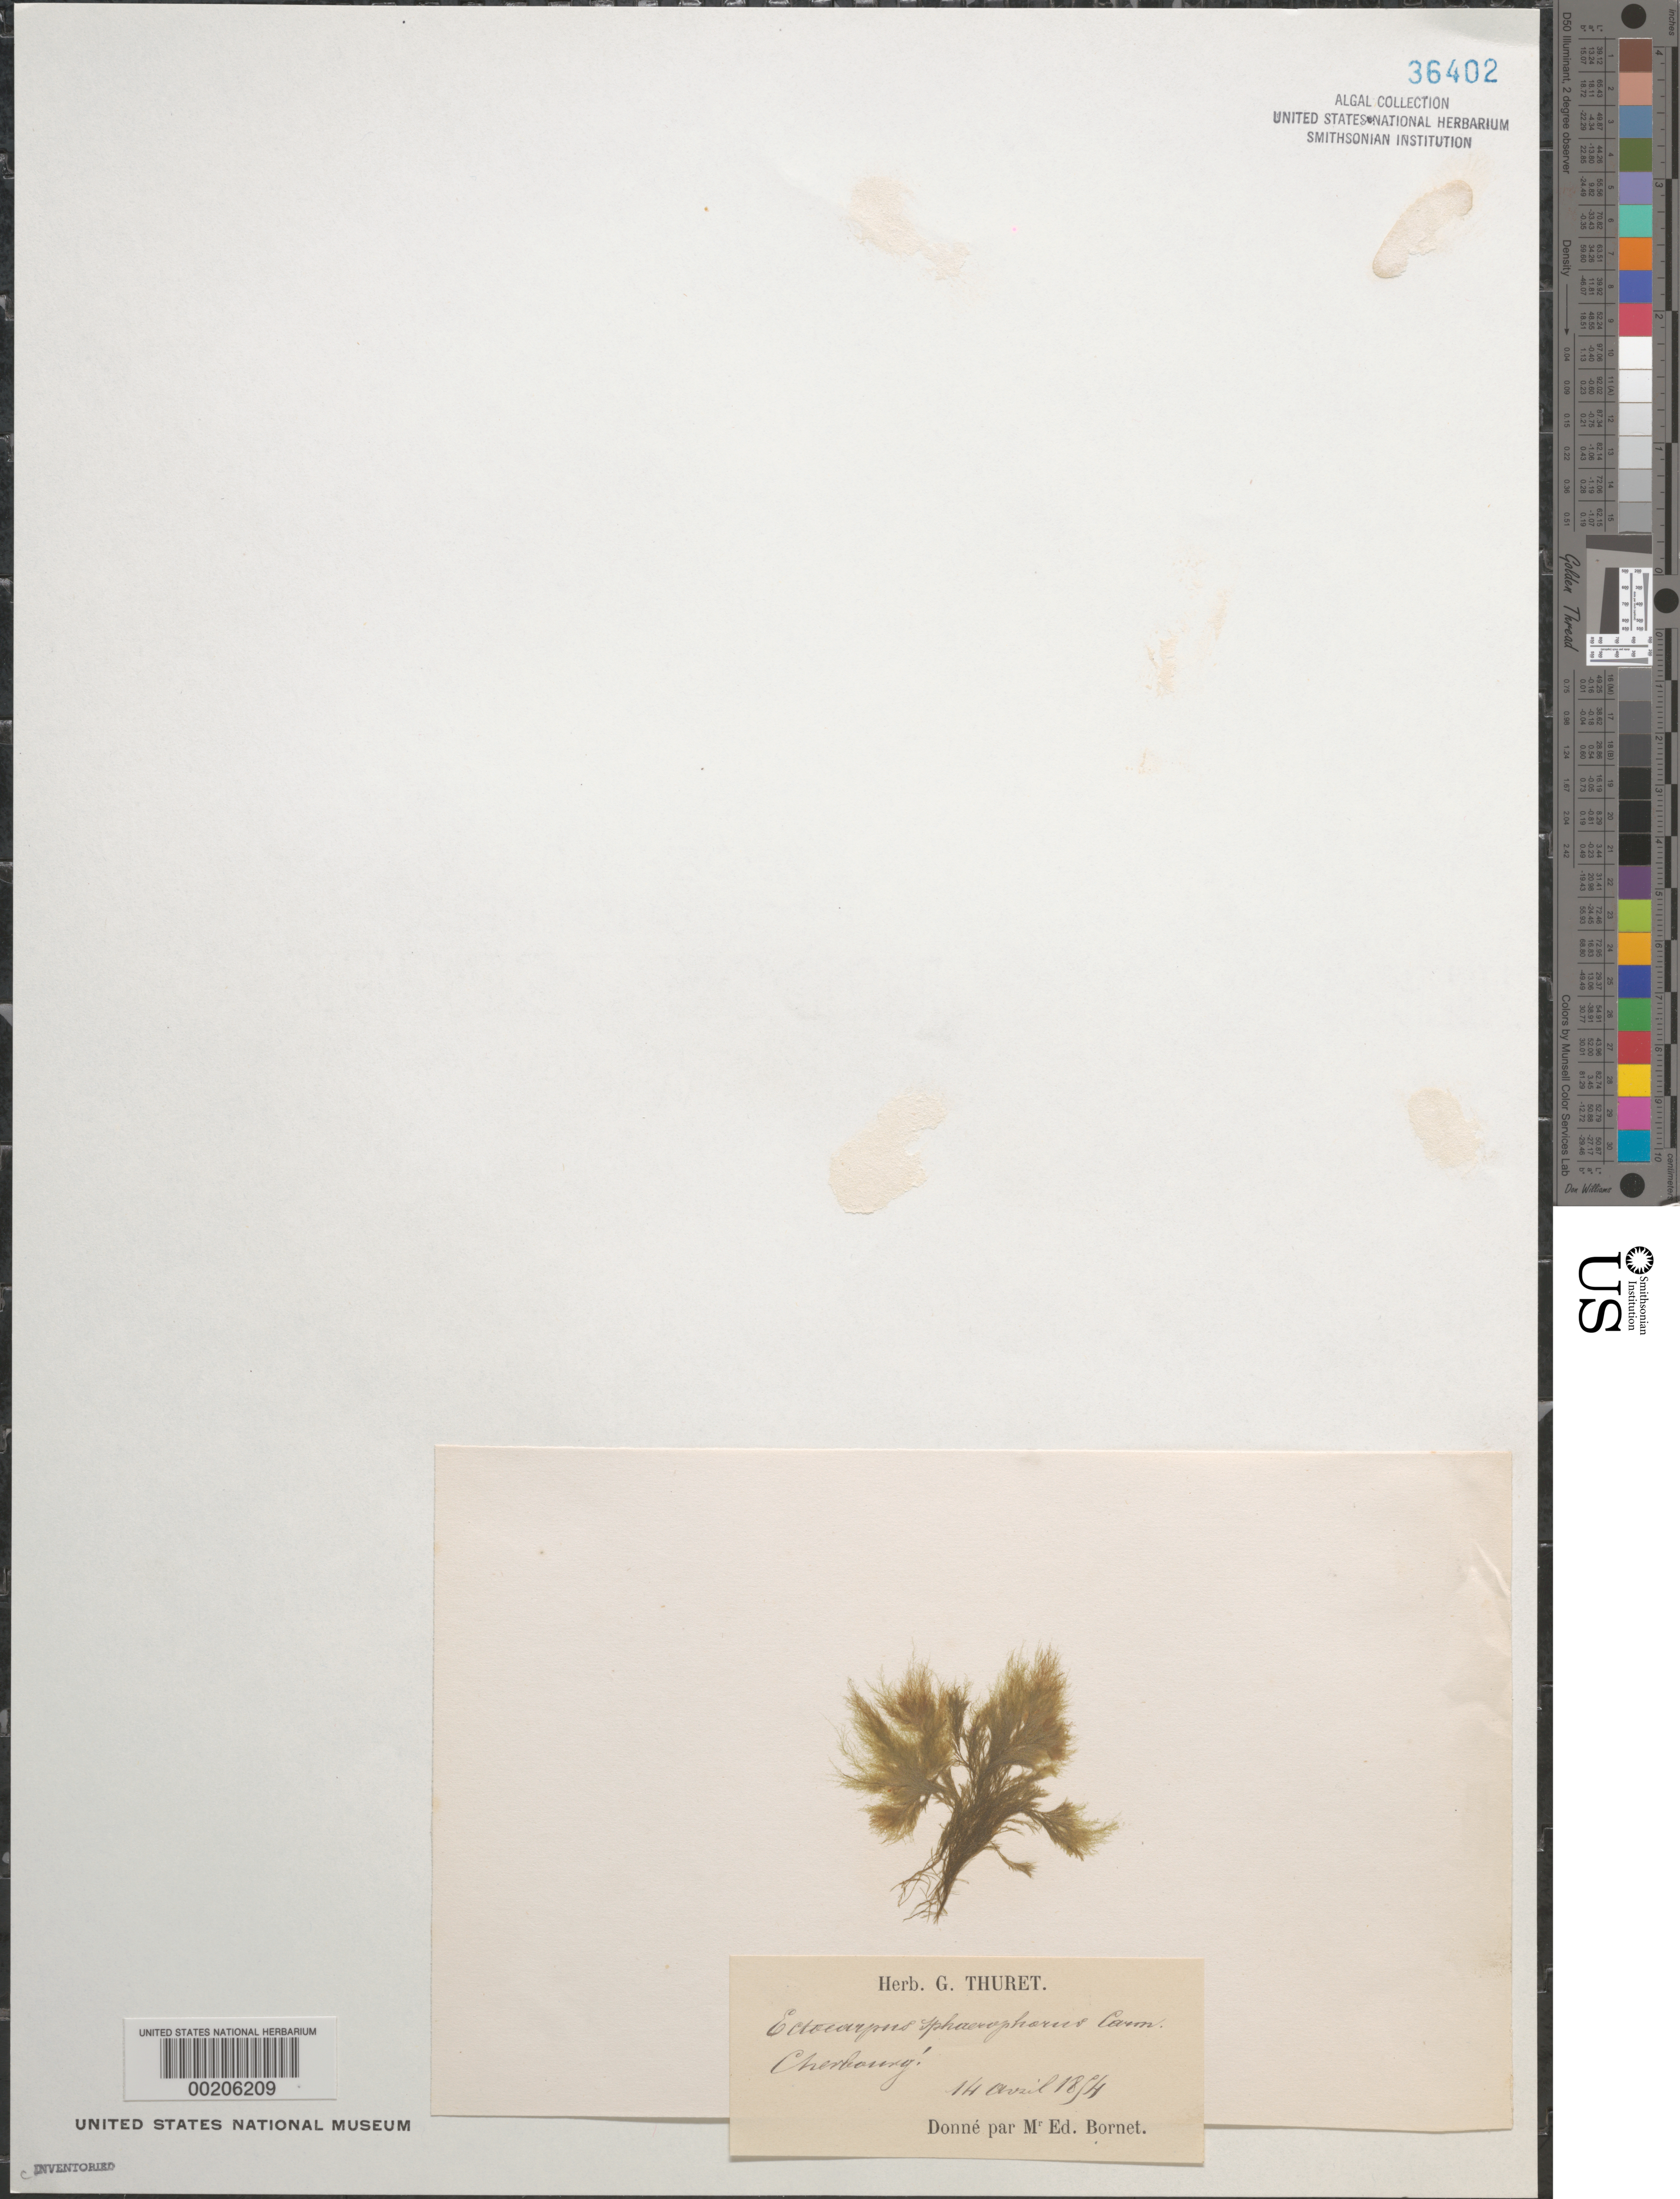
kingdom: Chromista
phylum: Ochrophyta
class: Phaeophyceae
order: Ectocarpales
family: Chordariaceae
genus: Isthmoplea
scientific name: Isthmoplea sphaerophora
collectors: Thuret, G. (herbarium)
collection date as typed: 14 Apr 1854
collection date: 1854-04-14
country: France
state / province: Normandie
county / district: Manche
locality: Cherbourg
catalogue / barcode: US 36402